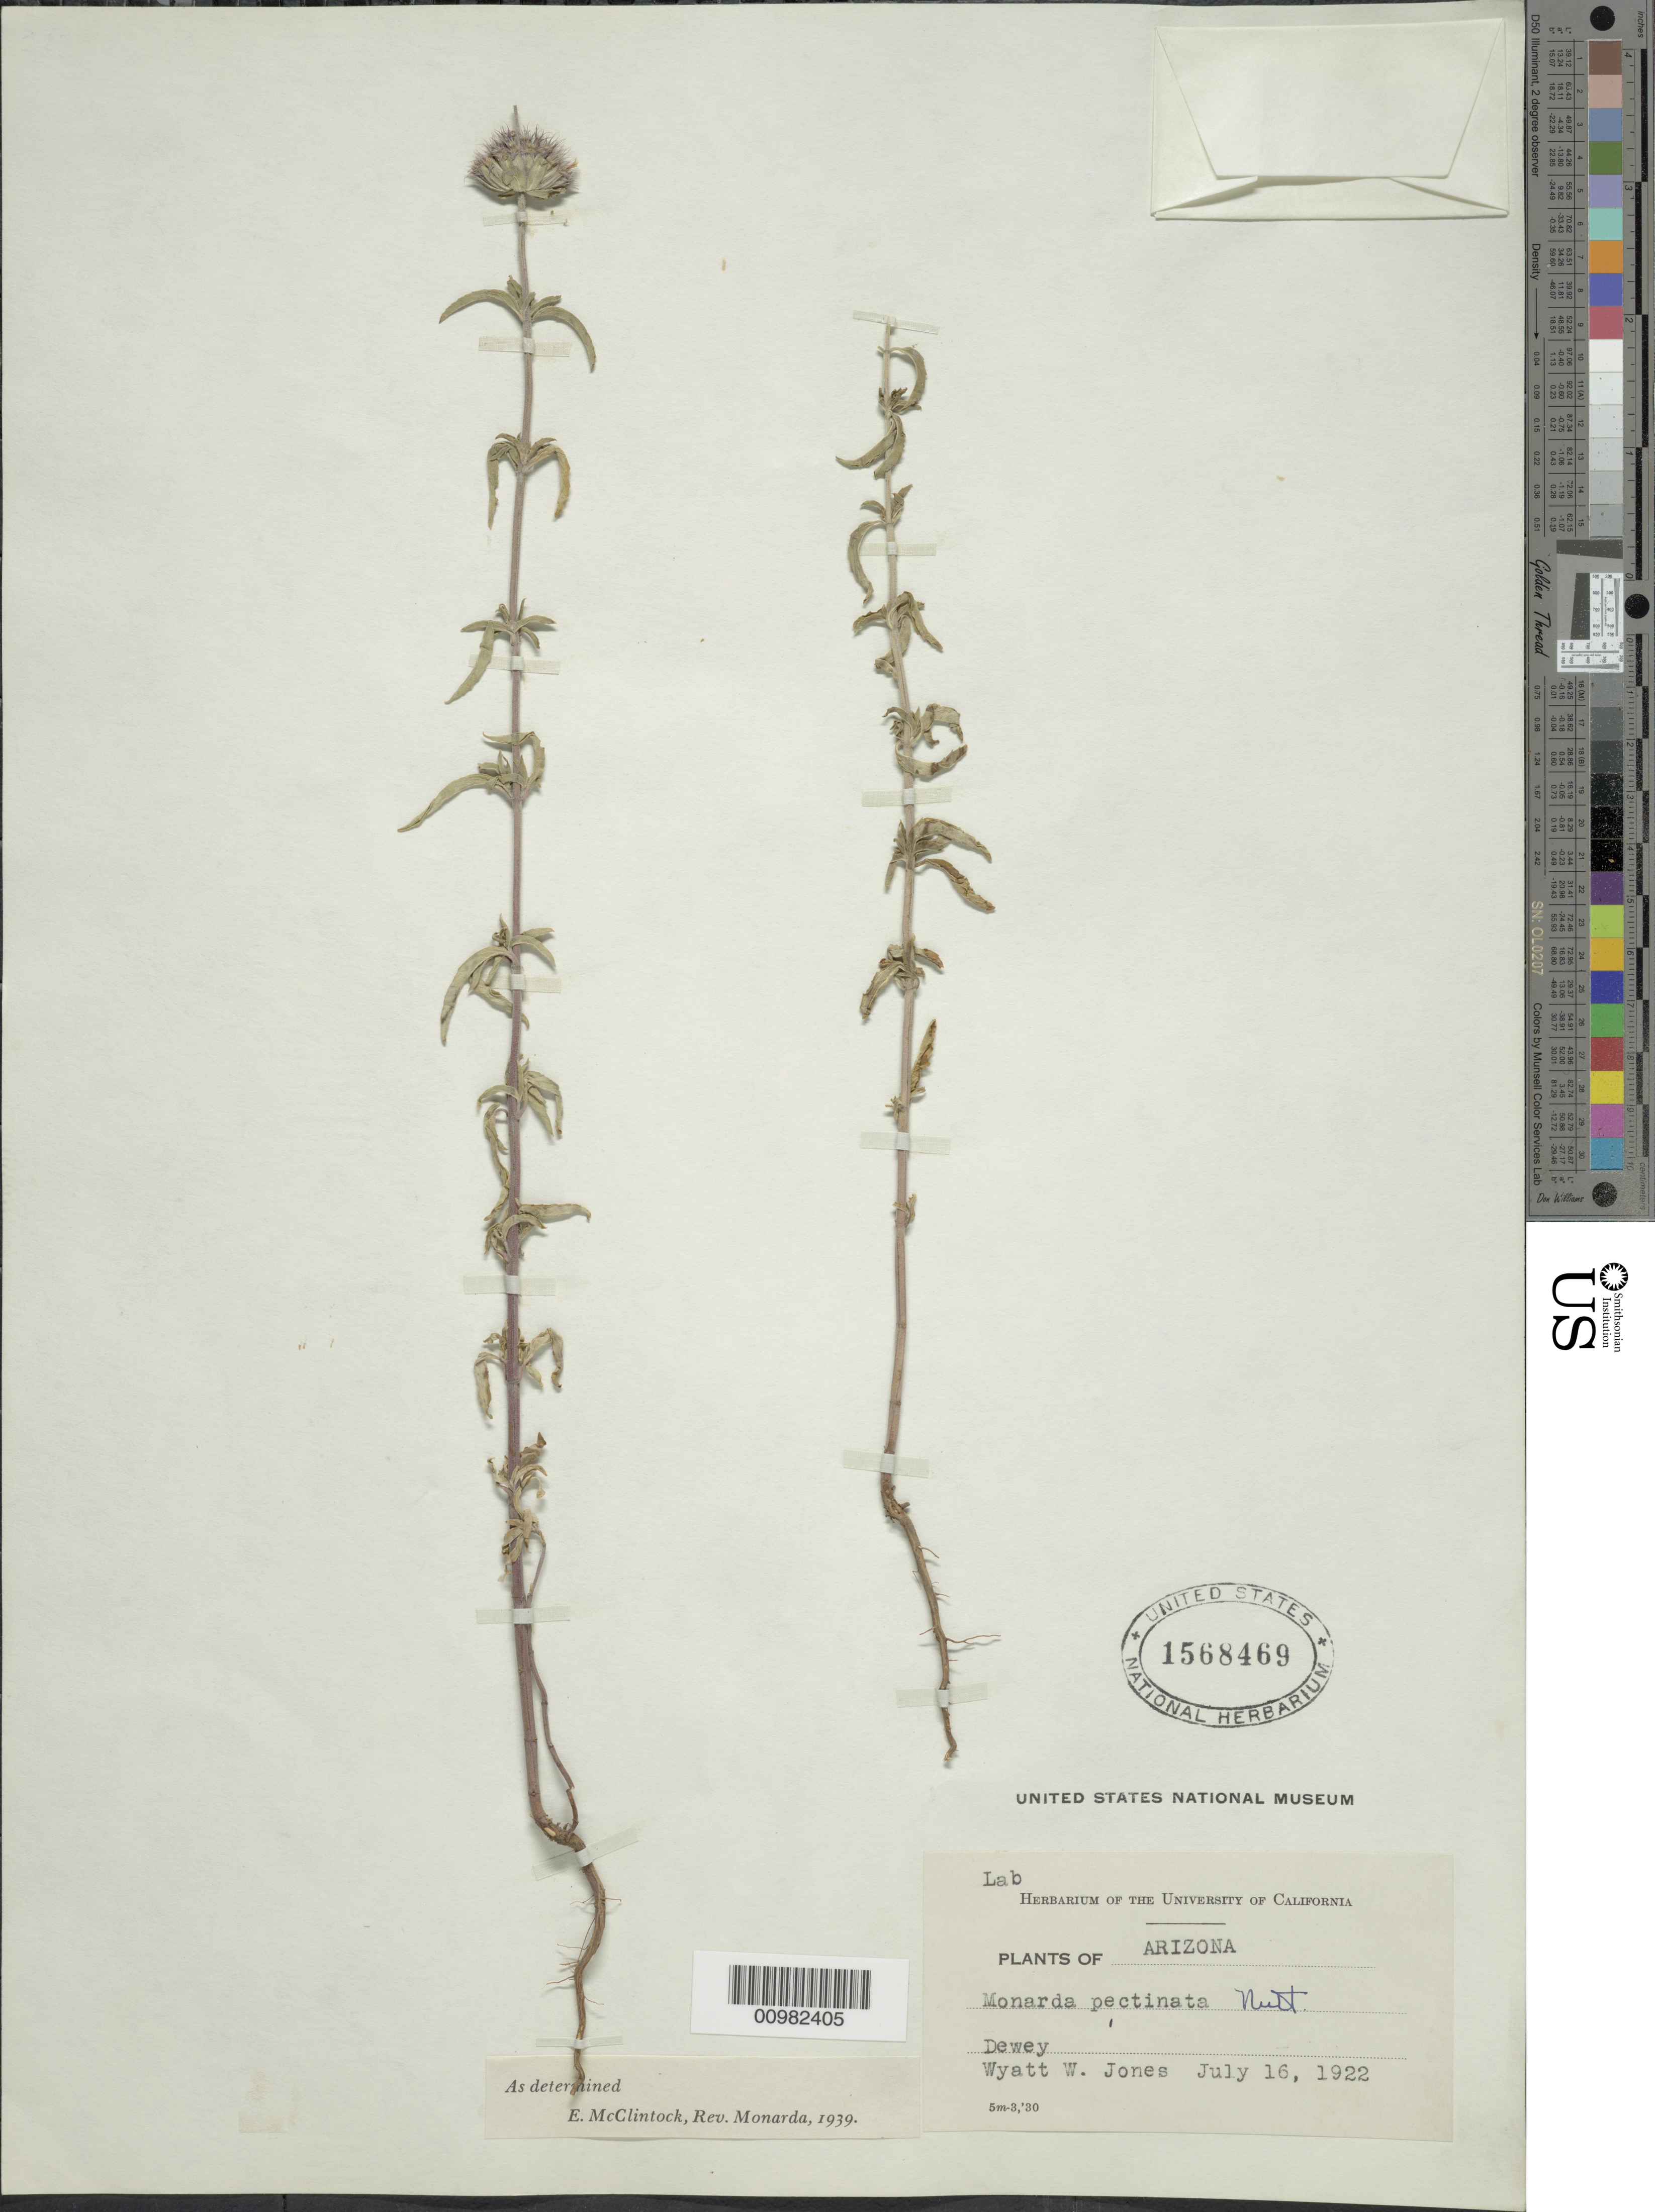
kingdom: Plantae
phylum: Tracheophyta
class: Magnoliopsida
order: Lamiales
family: Lamiaceae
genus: Monarda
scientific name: Monarda pectinata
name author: Nutt.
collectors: W. W. Jones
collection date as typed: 16 Jul 1922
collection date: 1922-07-16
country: United States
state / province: Arizona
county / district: Yavapai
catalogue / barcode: US 1568469